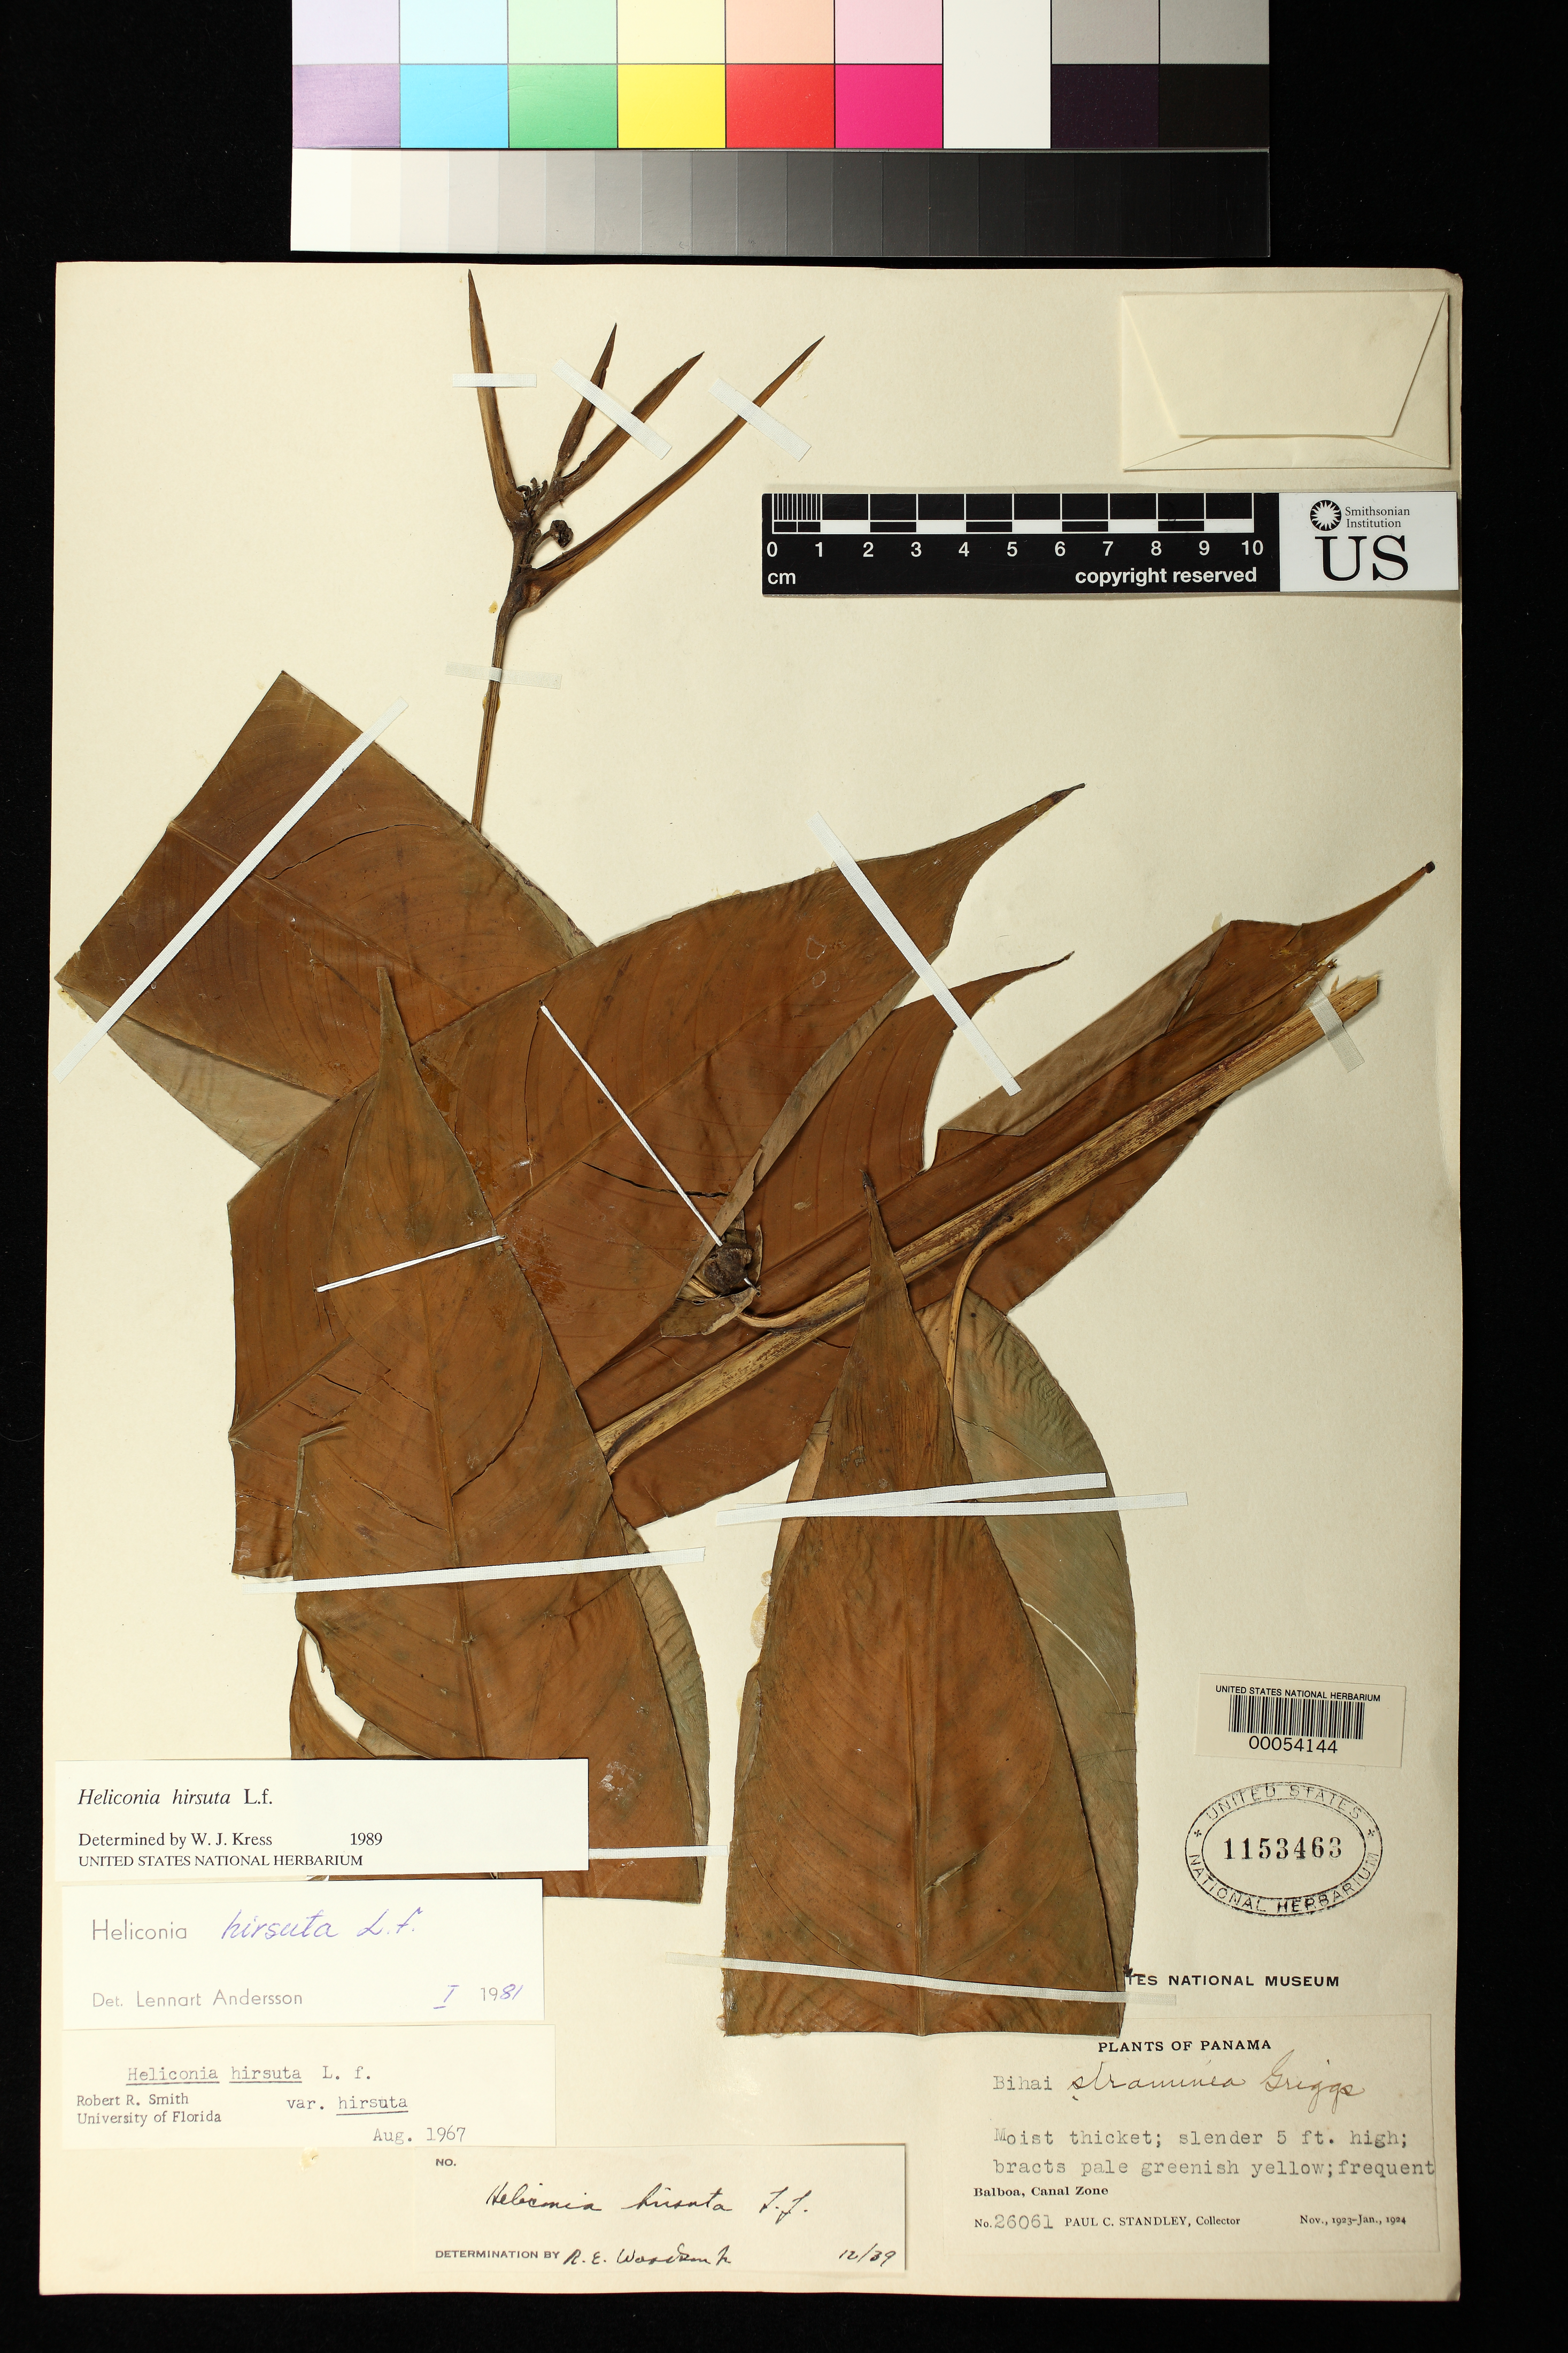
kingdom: Plantae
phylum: Tracheophyta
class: Liliopsida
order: Zingiberales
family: Heliconiaceae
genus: Heliconia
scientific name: Heliconia hirsuta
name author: L. f.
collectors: P. C. Standley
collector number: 26061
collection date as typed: Nov 1923 to -- Jan 1924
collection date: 1923-11/1924-01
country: Panama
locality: Balboa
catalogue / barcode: US 1153463